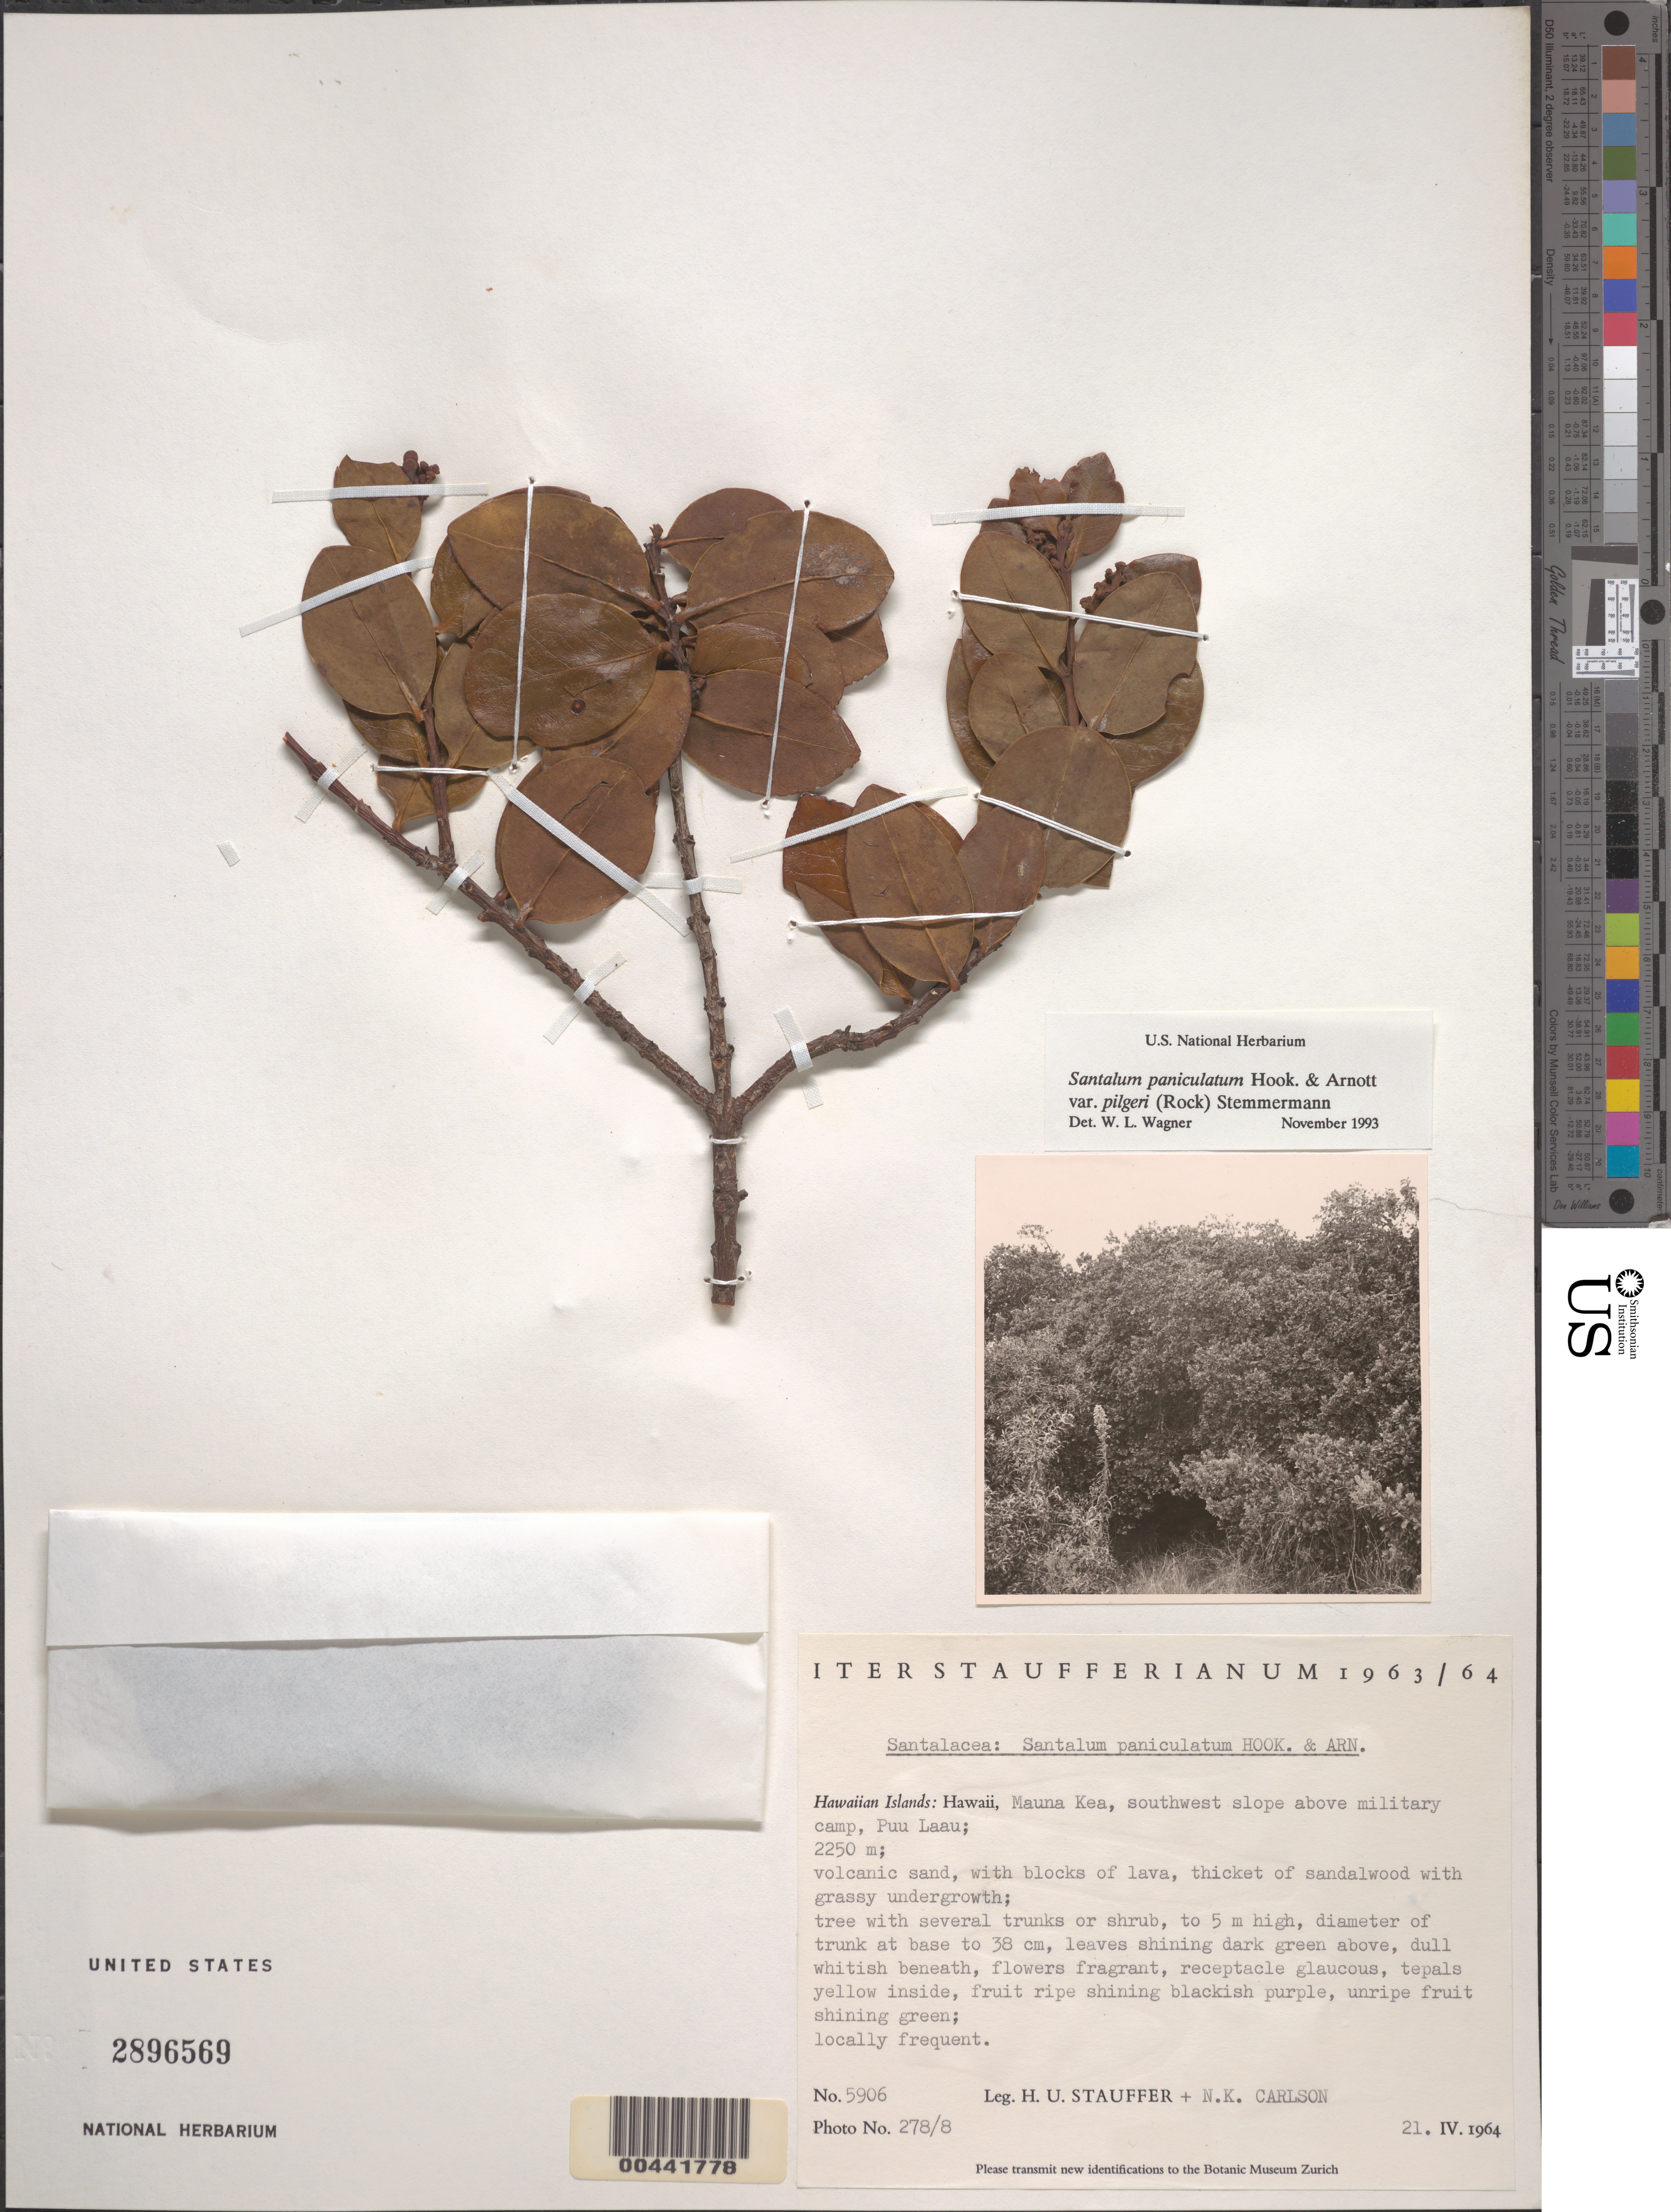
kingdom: Plantae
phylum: Tracheophyta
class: Magnoliopsida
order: Santalales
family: Santalaceae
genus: Santalum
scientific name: Santalum paniculatum var. pilgeri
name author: (Rock) Stemmerm.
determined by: Wagner, W. L., (BOT), Smithsonian Institution - National Museum of Natural History (UNITED STATES)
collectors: H. U. Stauffer & N. Carlson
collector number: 5906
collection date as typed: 21 Apr 1964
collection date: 1964-04-21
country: United States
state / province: Hawaii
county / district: Hawaii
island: Hawaii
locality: Mauna Kea, southwest slope above military camp, Puu Laau.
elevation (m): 2250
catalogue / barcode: US 2896569